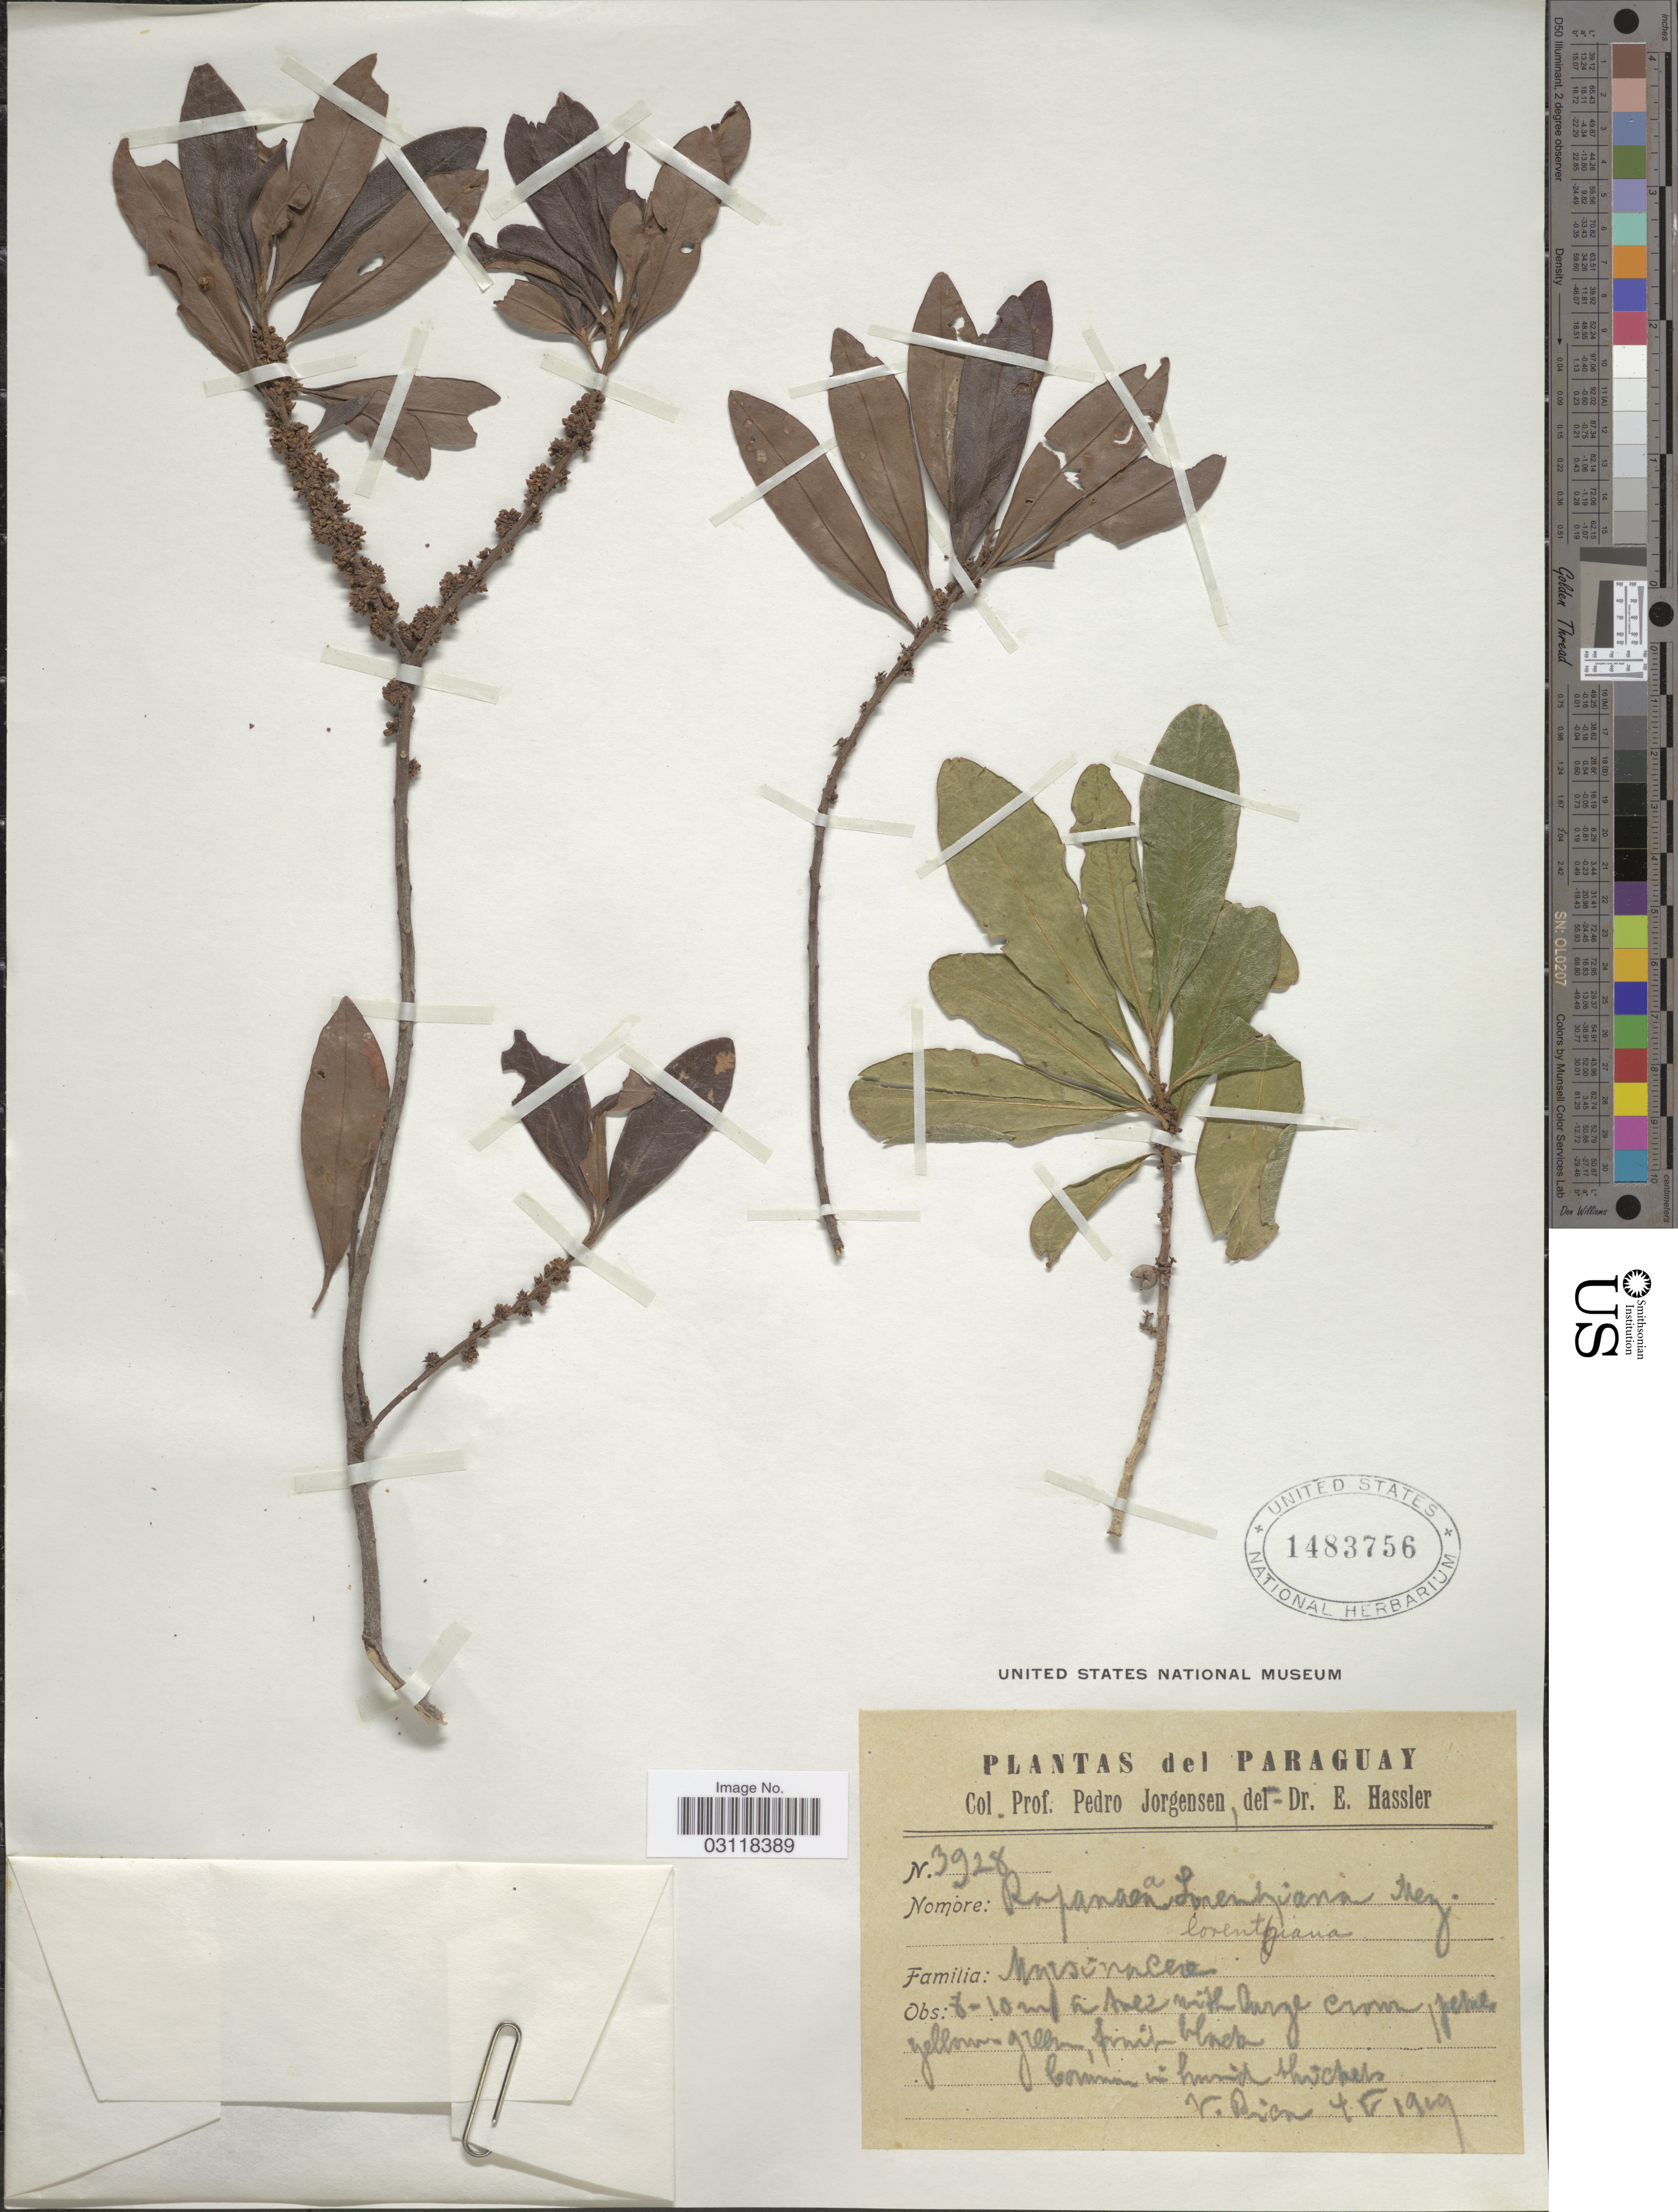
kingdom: Plantae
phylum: Tracheophyta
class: Magnoliopsida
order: Ericales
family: Primulaceae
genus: Rapanea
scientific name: Rapanea lorentziana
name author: Mez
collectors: P. Jörgensen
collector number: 3928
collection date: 1929-05-04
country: Paraguay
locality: V. Rica.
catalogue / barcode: US 1483756